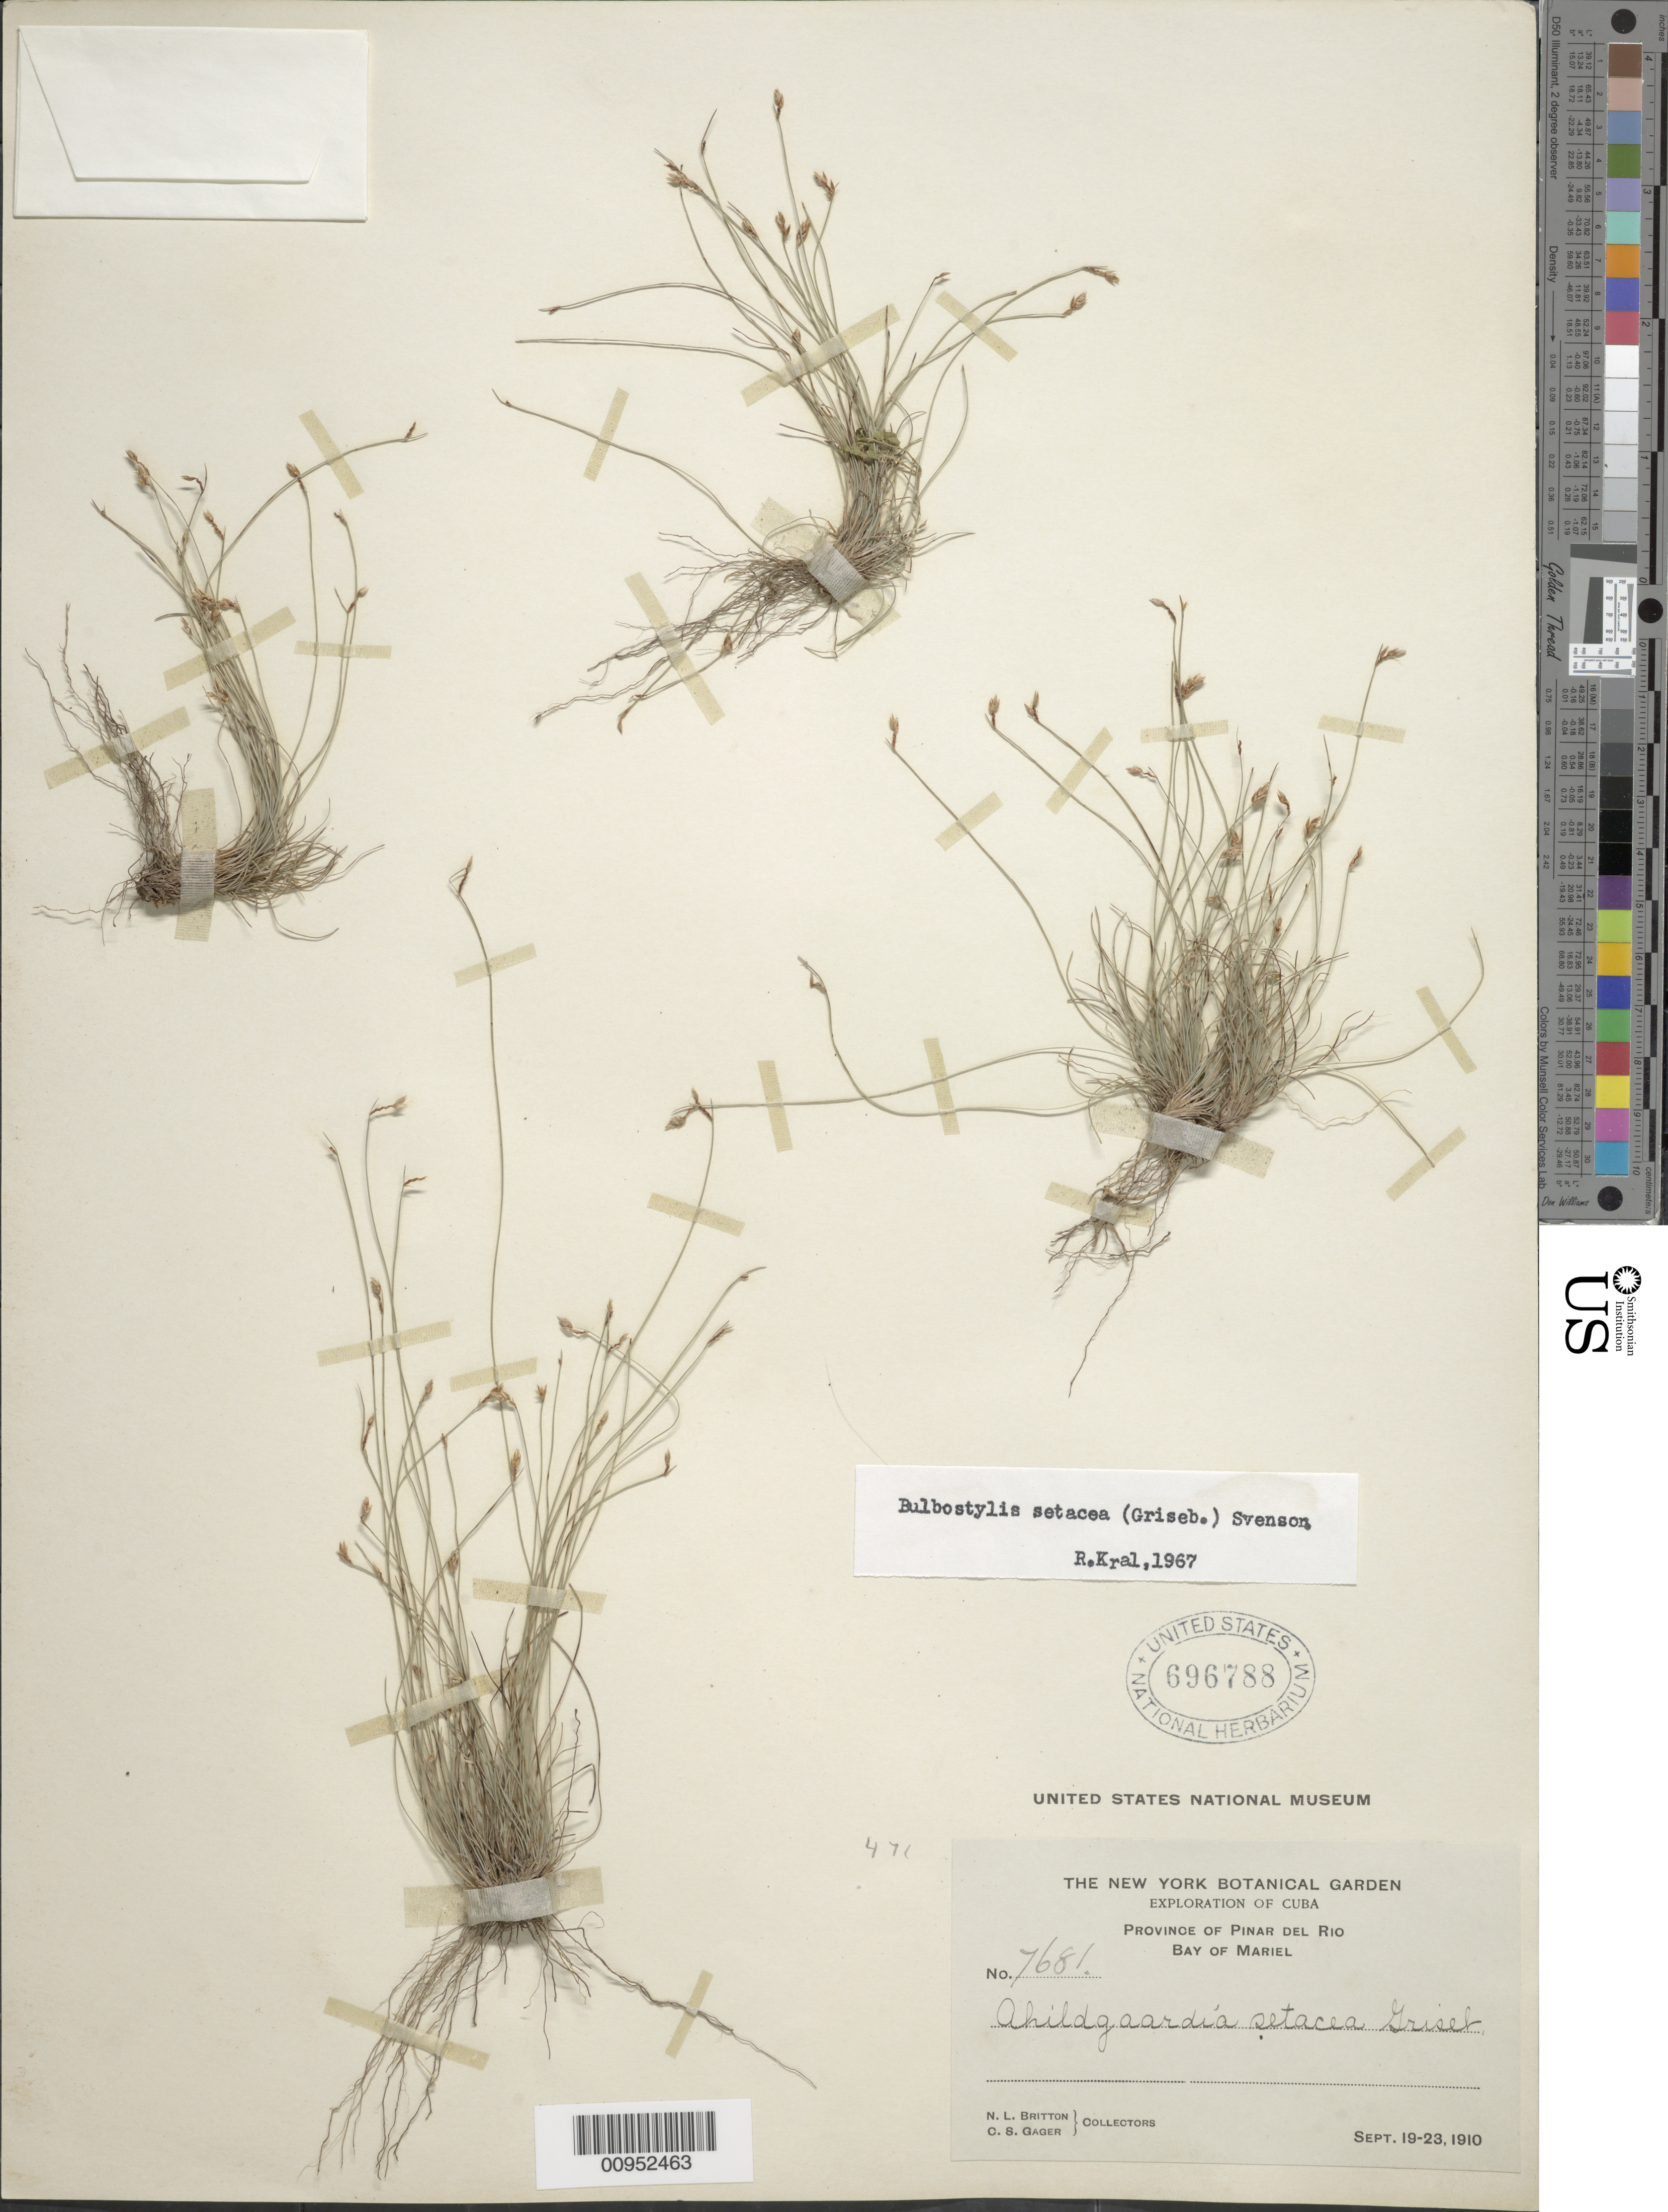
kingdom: Plantae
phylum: Tracheophyta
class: Liliopsida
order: Poales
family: Cyperaceae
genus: Bulbostylis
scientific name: Bulbostylis setacea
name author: (Griseb.) Svenson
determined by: Kral, Robert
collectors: N. Britton & C. Gager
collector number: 7681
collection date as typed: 19 Sep 1910 to 23 Sep 1910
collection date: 1910-09-19/1910-09-23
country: Cuba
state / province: Pinar del Rio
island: Cuba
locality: Bay of Mariel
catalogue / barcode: US 696788